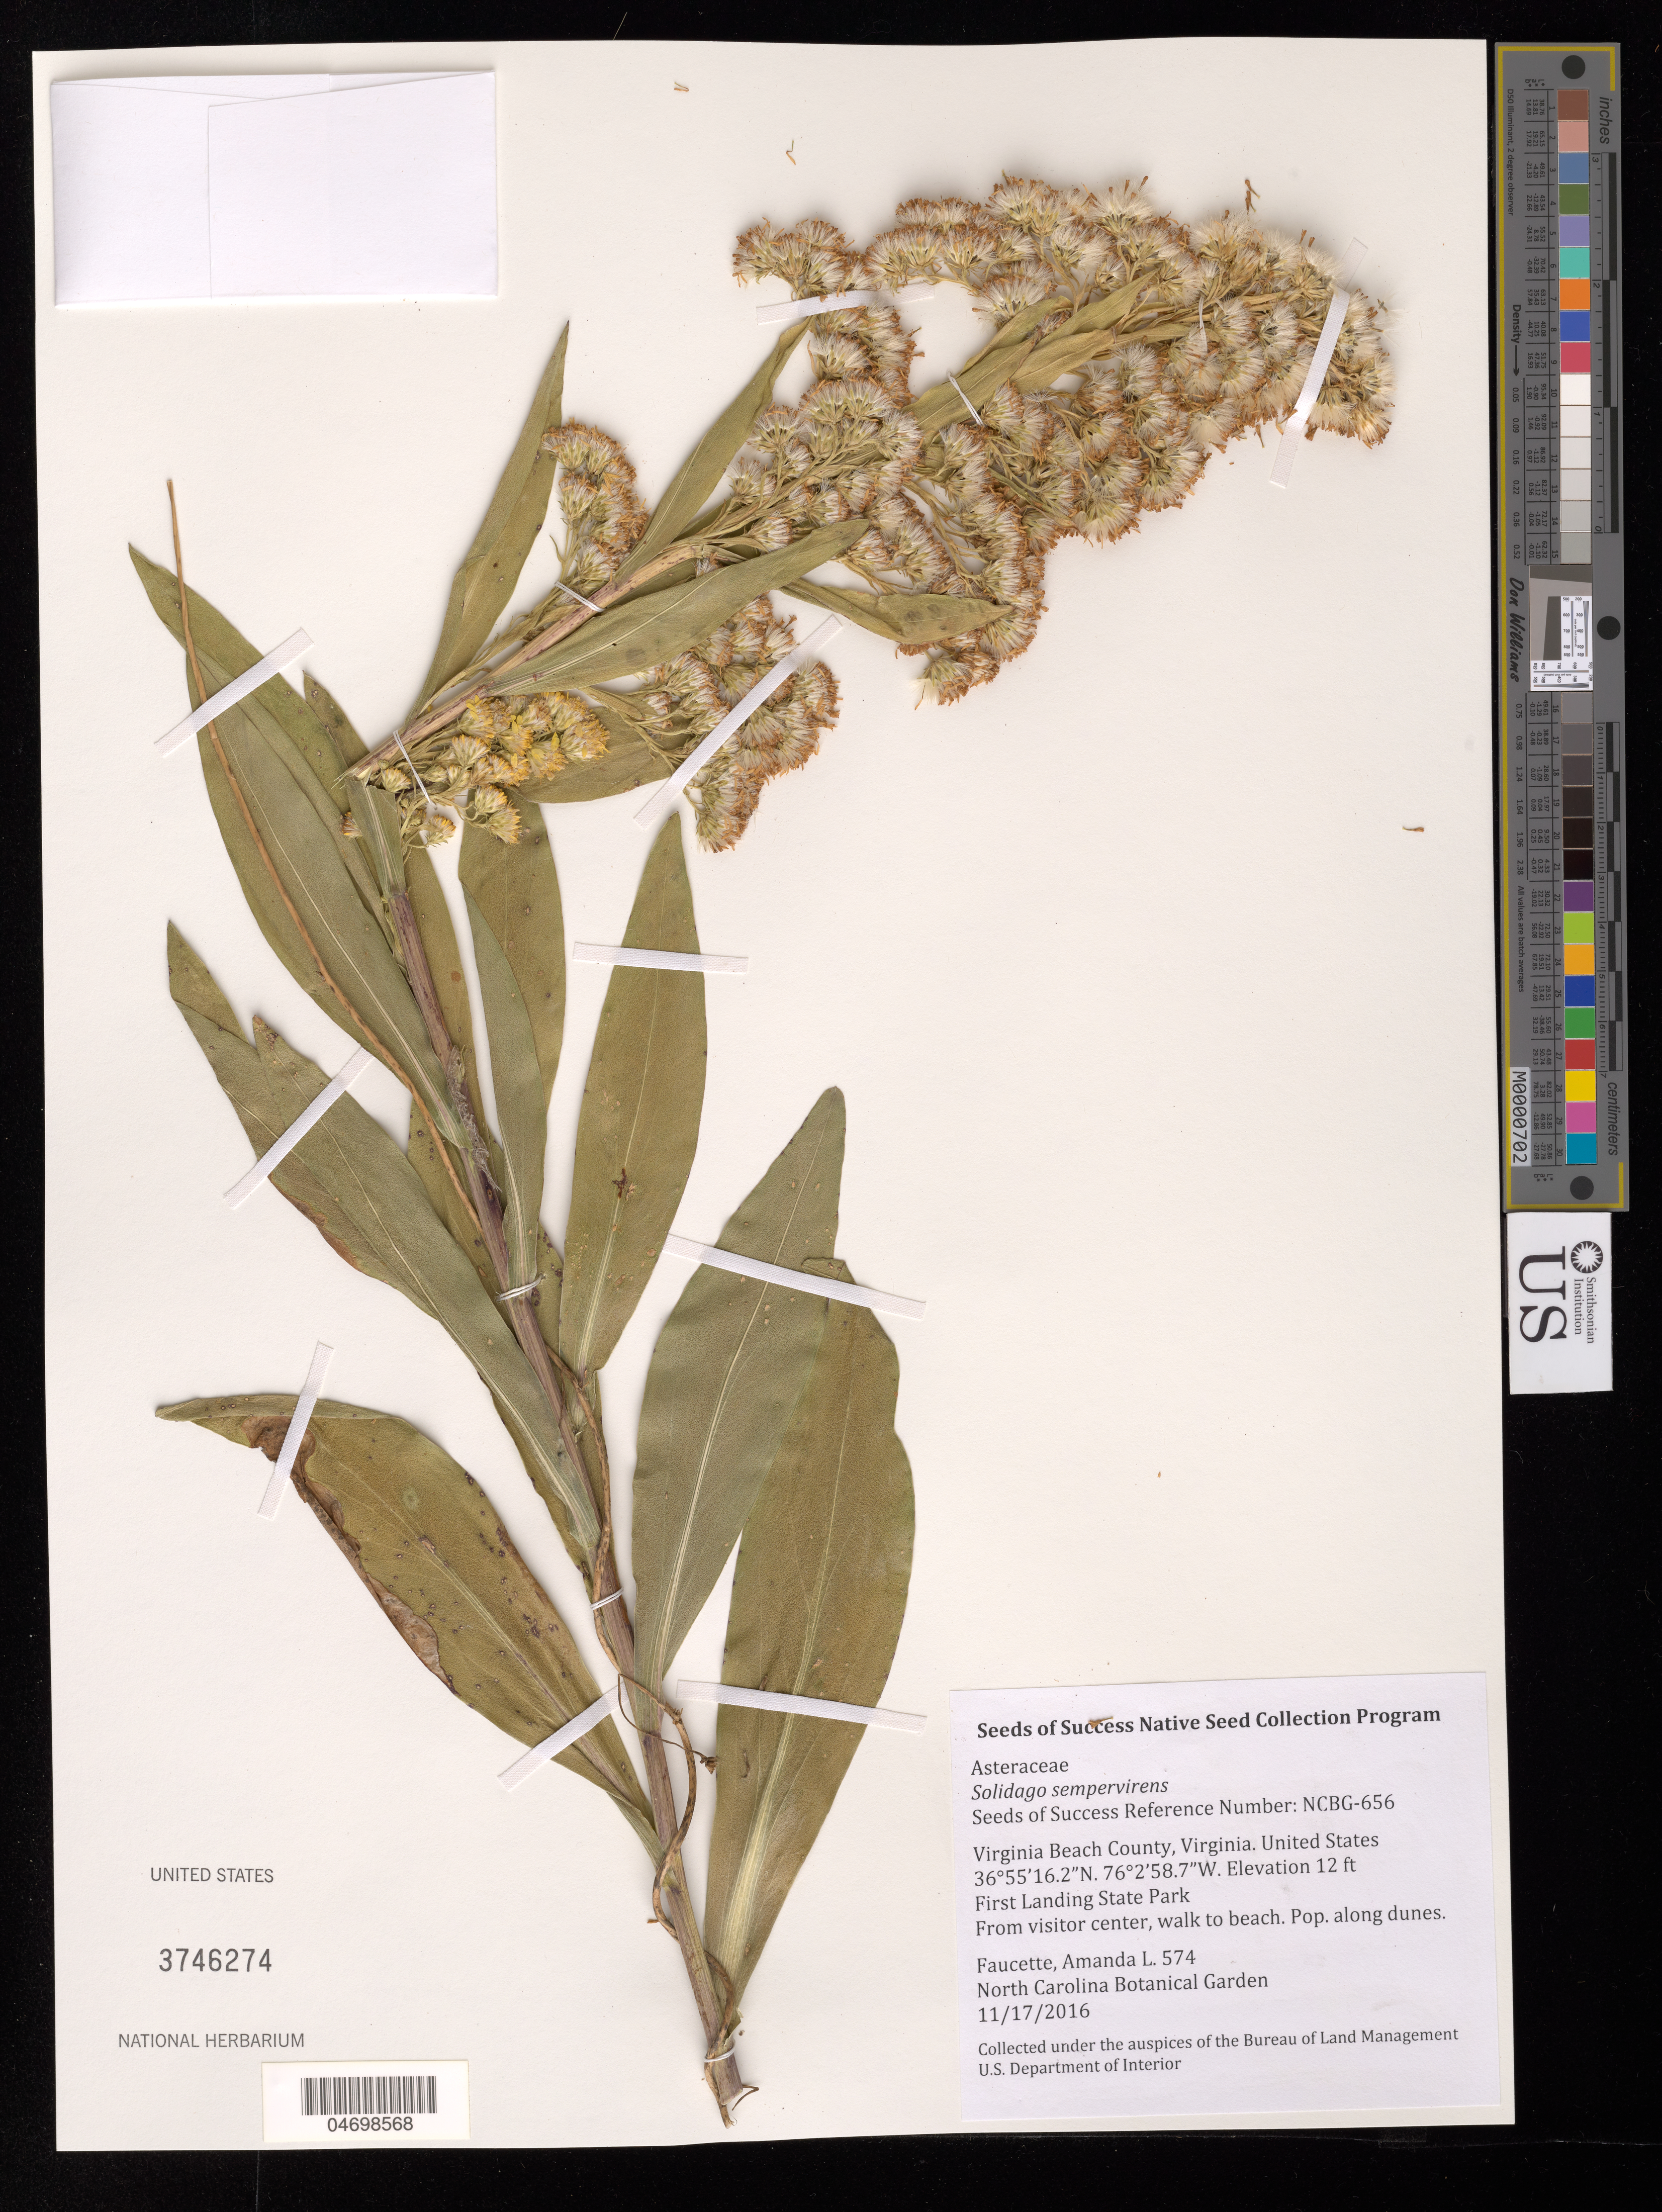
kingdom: Plantae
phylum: Tracheophyta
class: Magnoliopsida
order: Asterales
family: Asteraceae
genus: Solidago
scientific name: Solidago sempervirens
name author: L.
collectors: A. Faucette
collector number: NCBG-656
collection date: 2016-11-17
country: United States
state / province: Virginia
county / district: City of Virginia Beach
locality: First Landing State Park, Visitor Center Beach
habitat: Beachgrass-panicgrass dune grassland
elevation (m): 4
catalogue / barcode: US 3746274